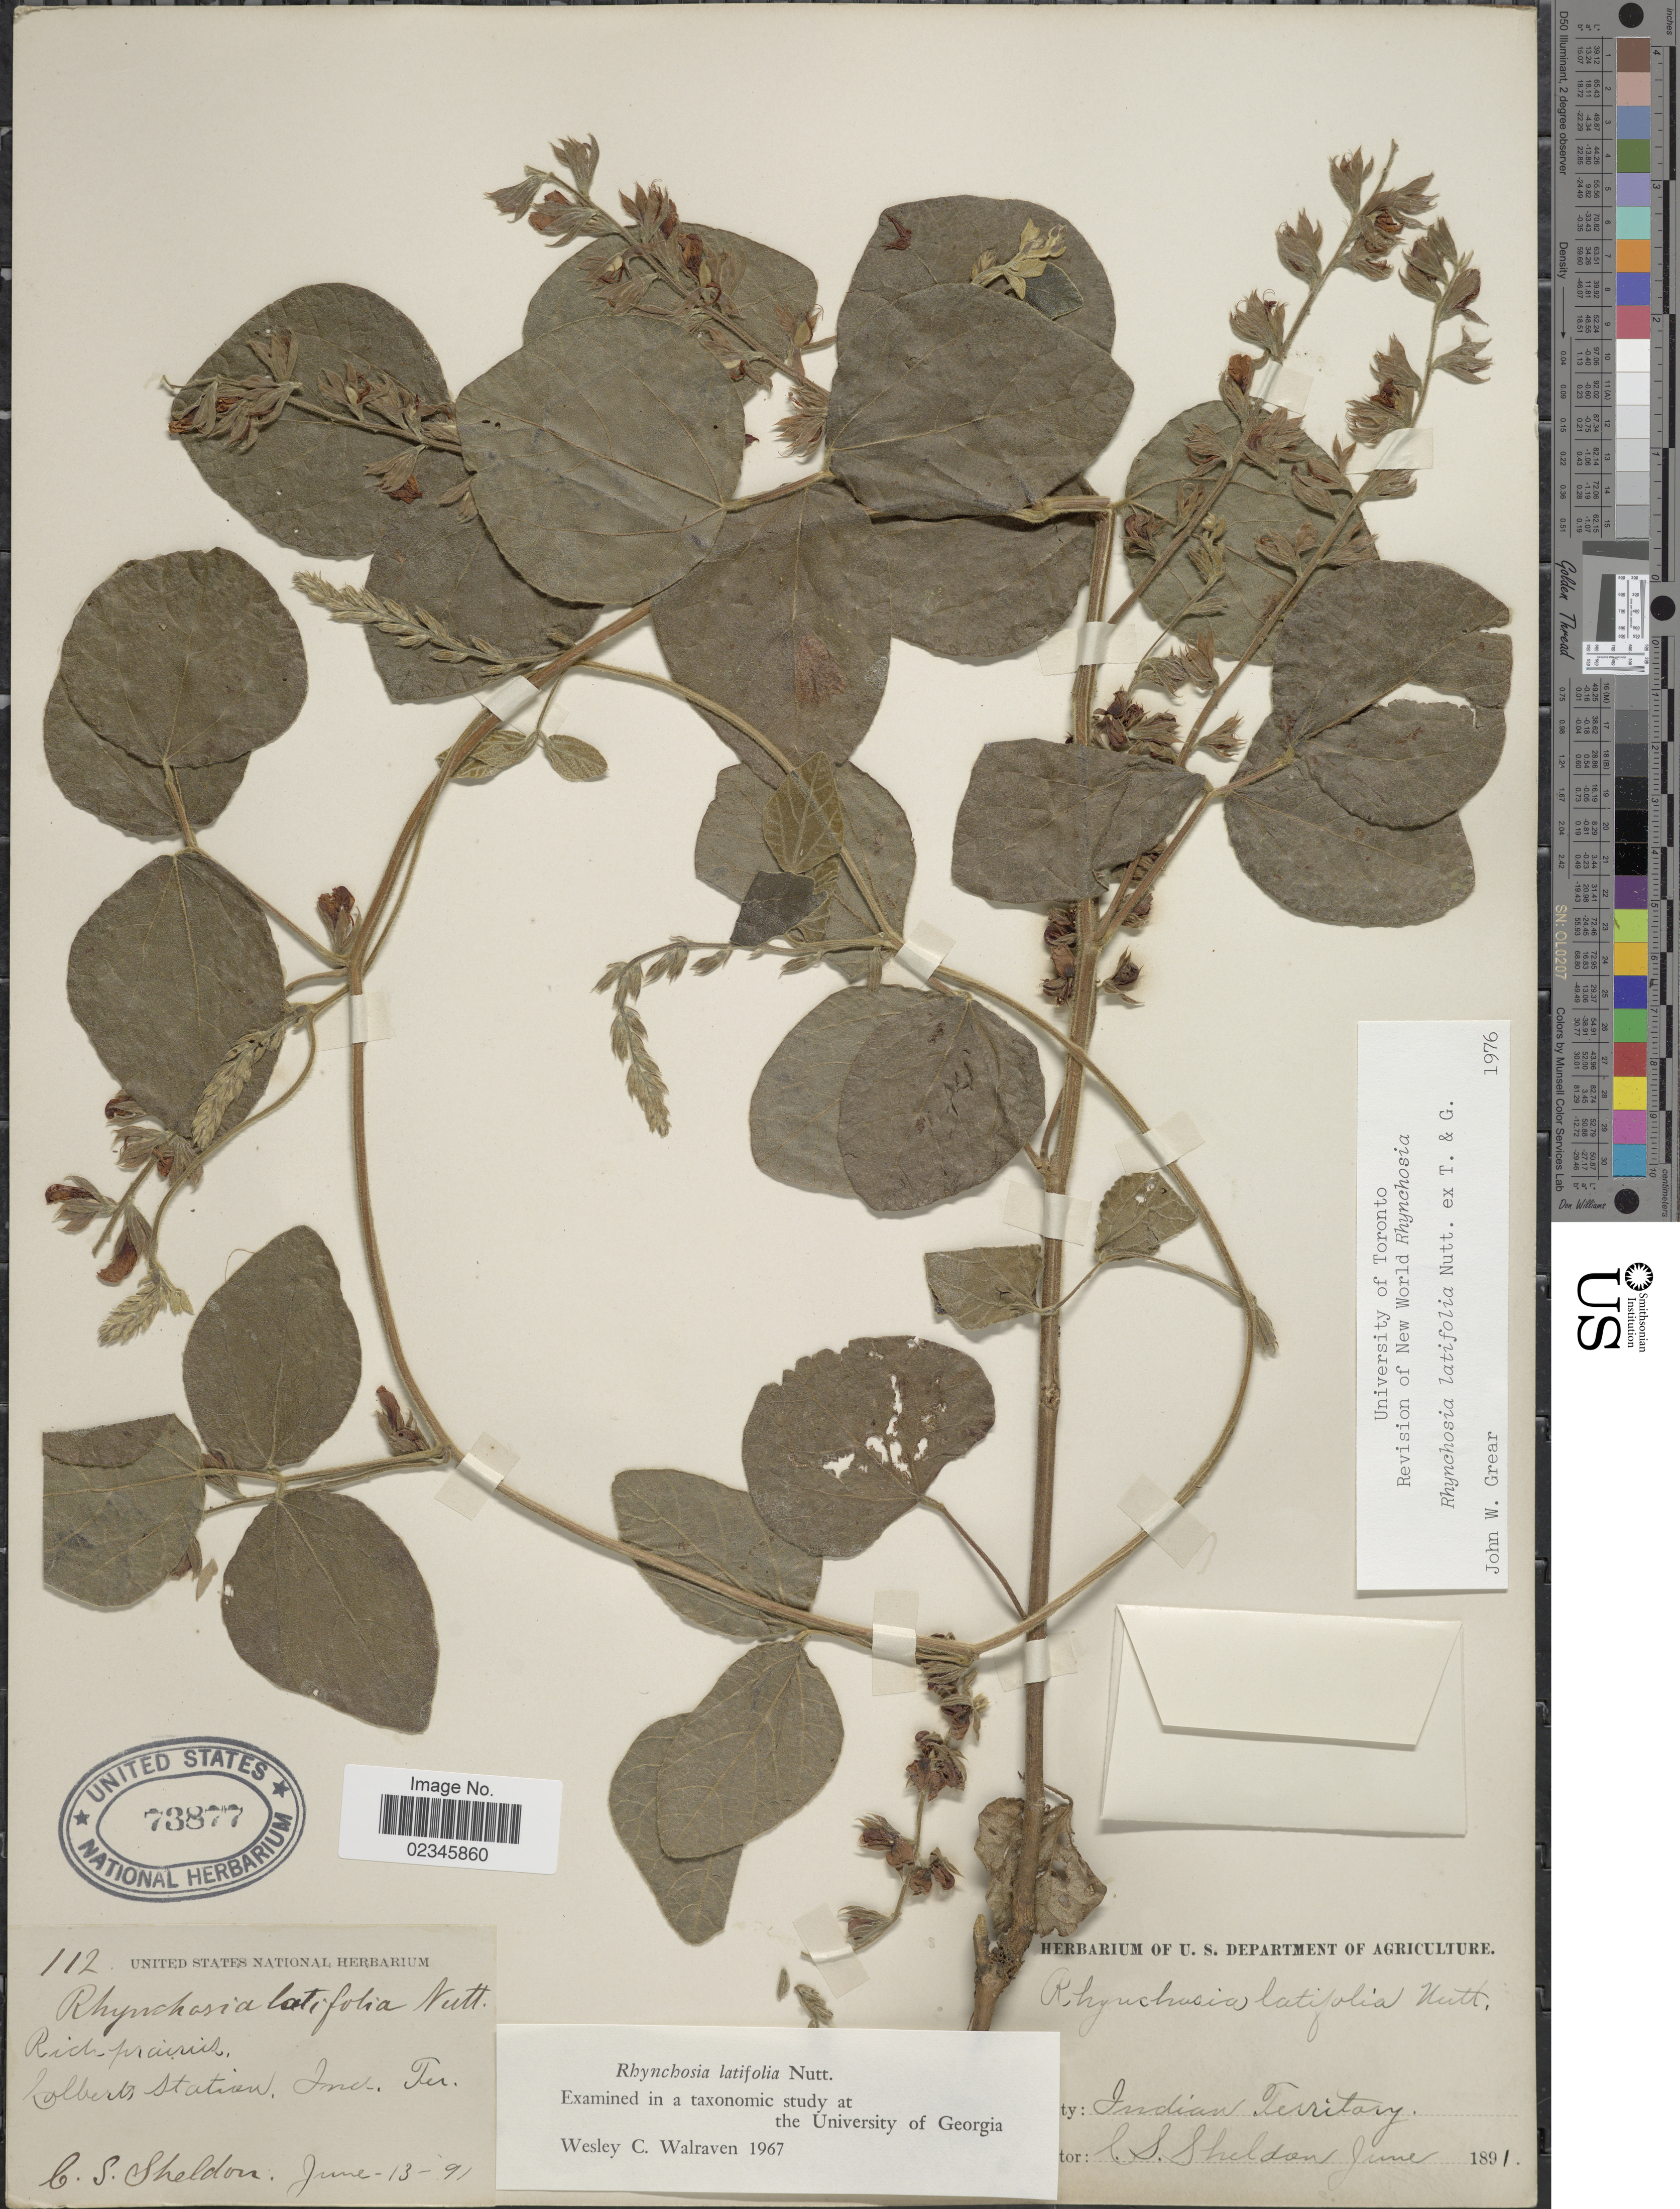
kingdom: Plantae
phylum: Tracheophyta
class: Magnoliopsida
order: Fabales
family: Fabaceae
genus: Rhynchosia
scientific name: Rhynchosia latifolia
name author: Nutt. ex Torr. & A. Gray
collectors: C. S. Sheldon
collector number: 112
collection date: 1891-06-13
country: United States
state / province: Oklahoma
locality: Colberts Station, Indian Territory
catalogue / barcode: US 73877